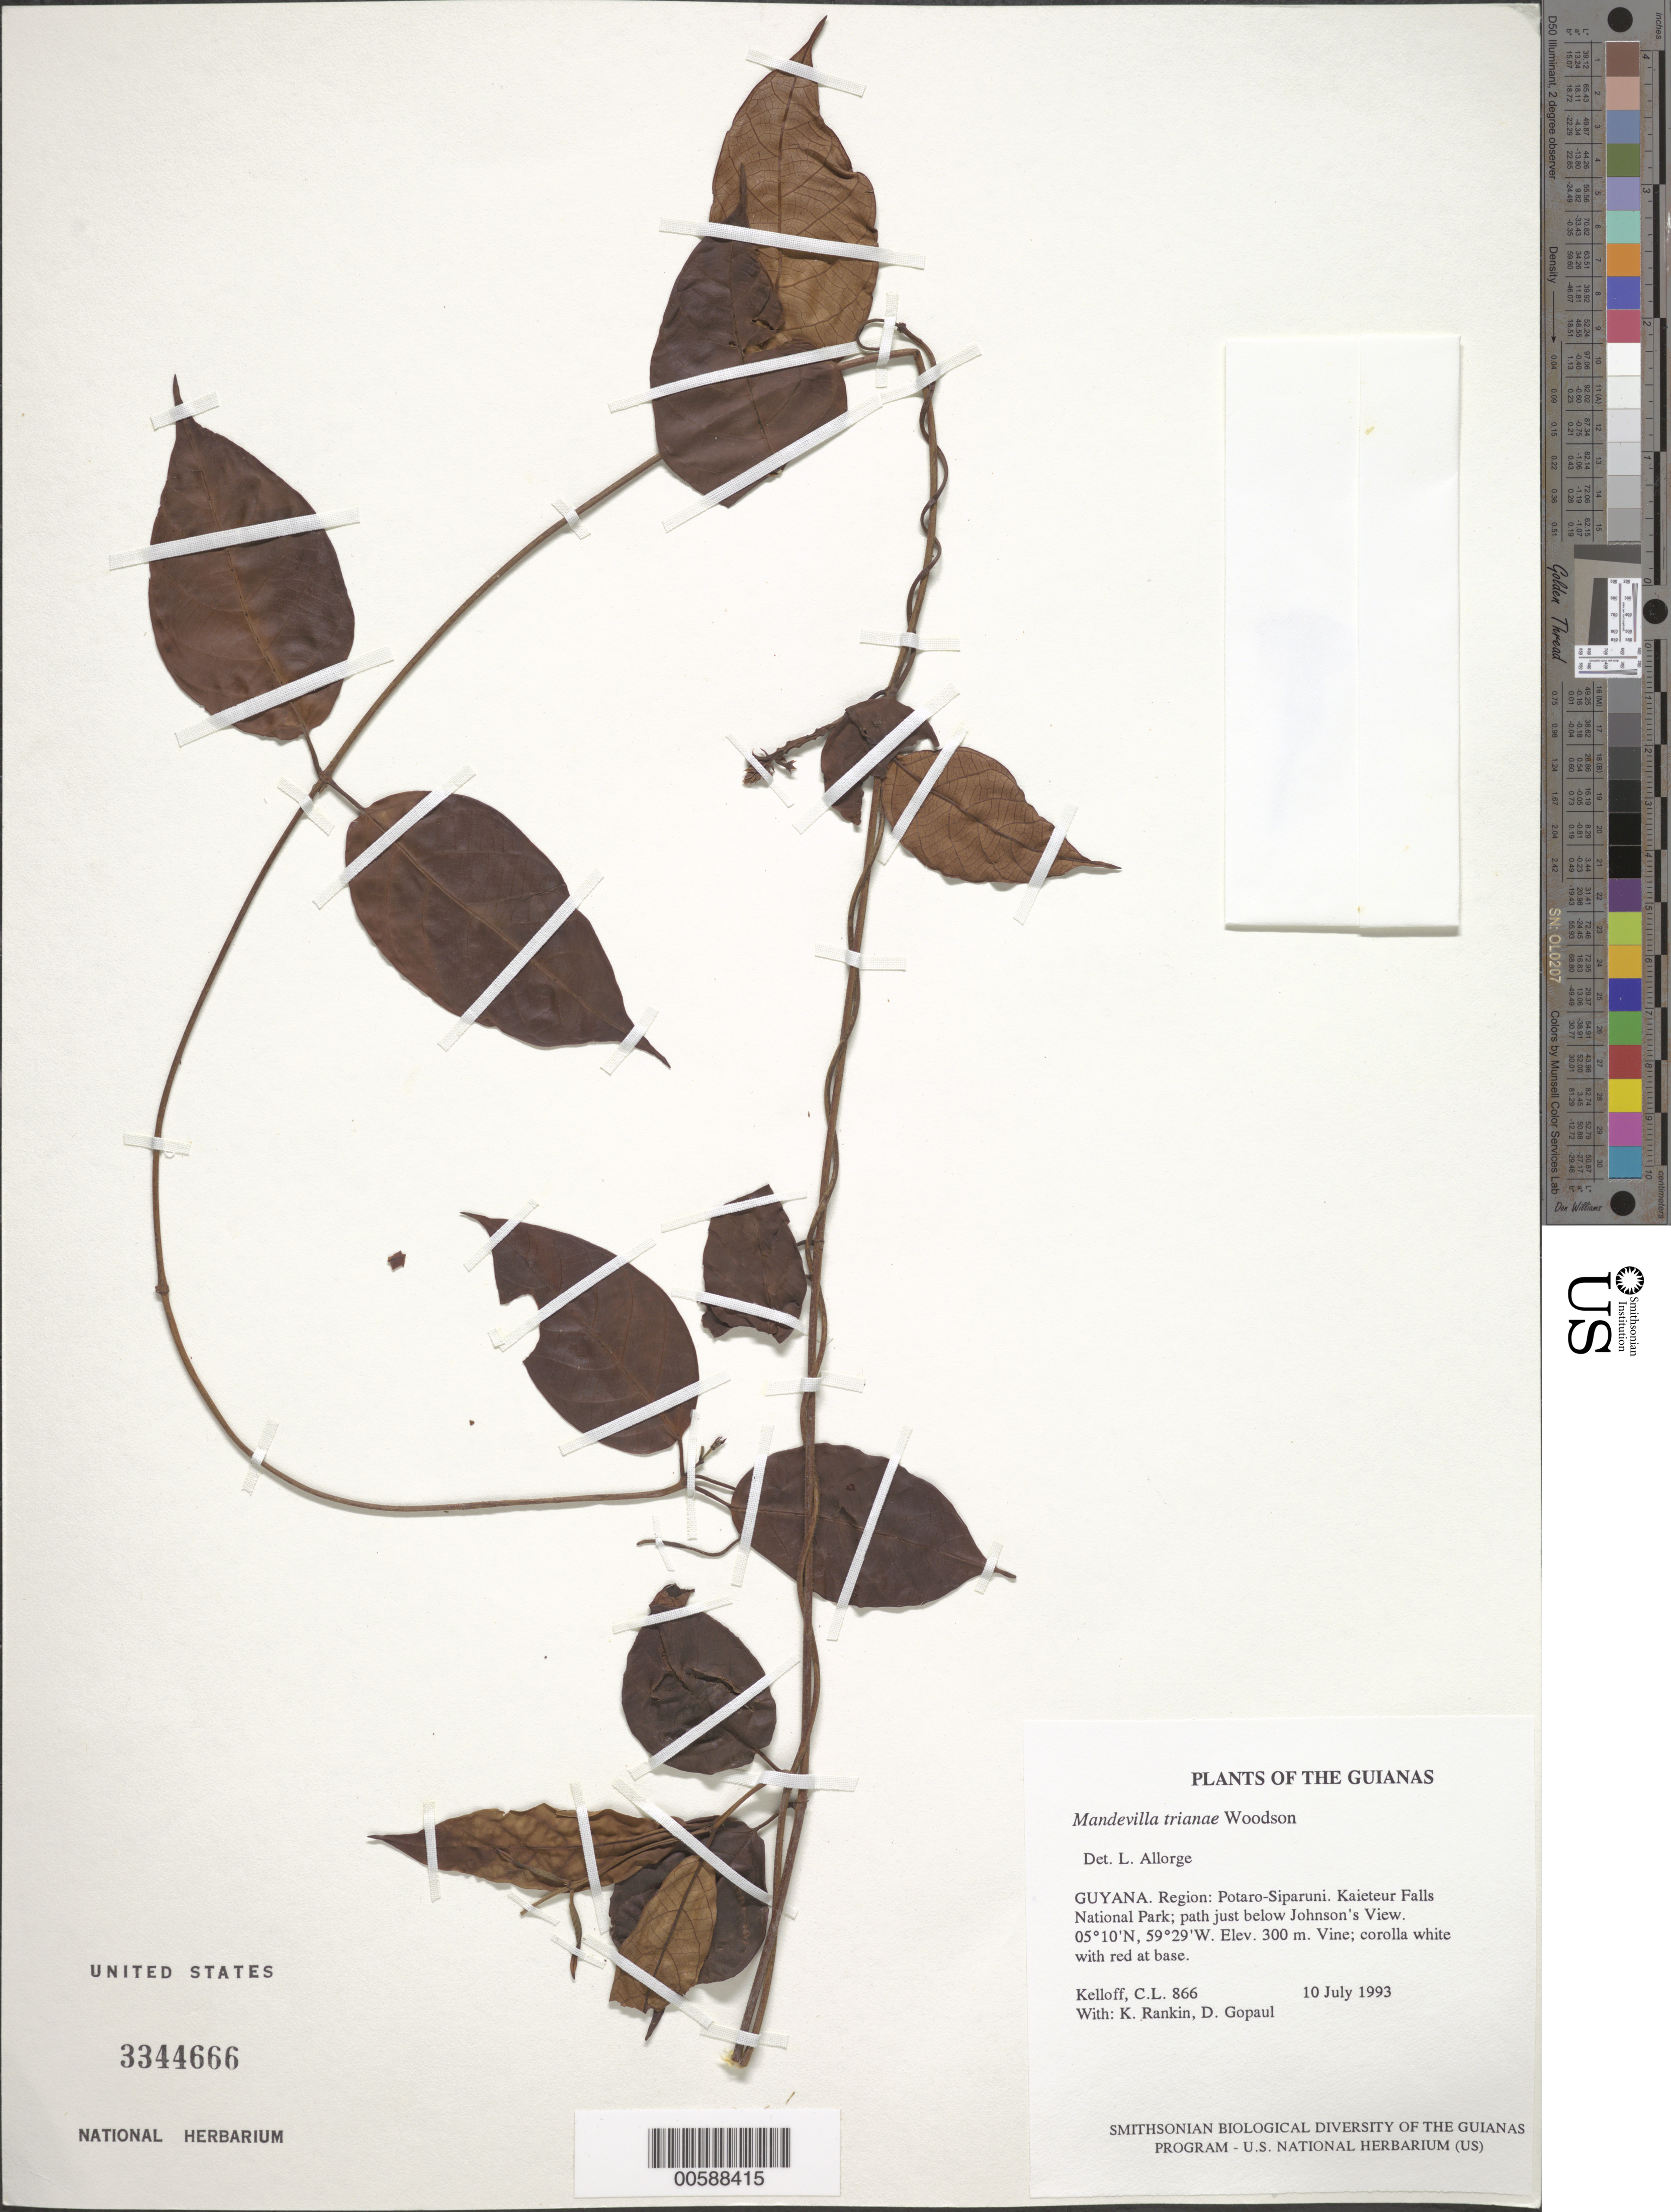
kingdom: Plantae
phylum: Tracheophyta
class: Magnoliopsida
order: Gentianales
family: Apocynaceae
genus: Mandevilla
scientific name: Mandevilla trianae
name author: Woodson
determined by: Allorge, L.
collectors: C. L. Kelloff, K. Rankin & D. Gopaul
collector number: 866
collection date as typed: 10 July 1993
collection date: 1993-07-10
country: Guyana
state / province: Potaro-Siparuni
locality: Kaieteur Falls National Park; path just below Johnson's View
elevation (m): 300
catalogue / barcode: US 3344666